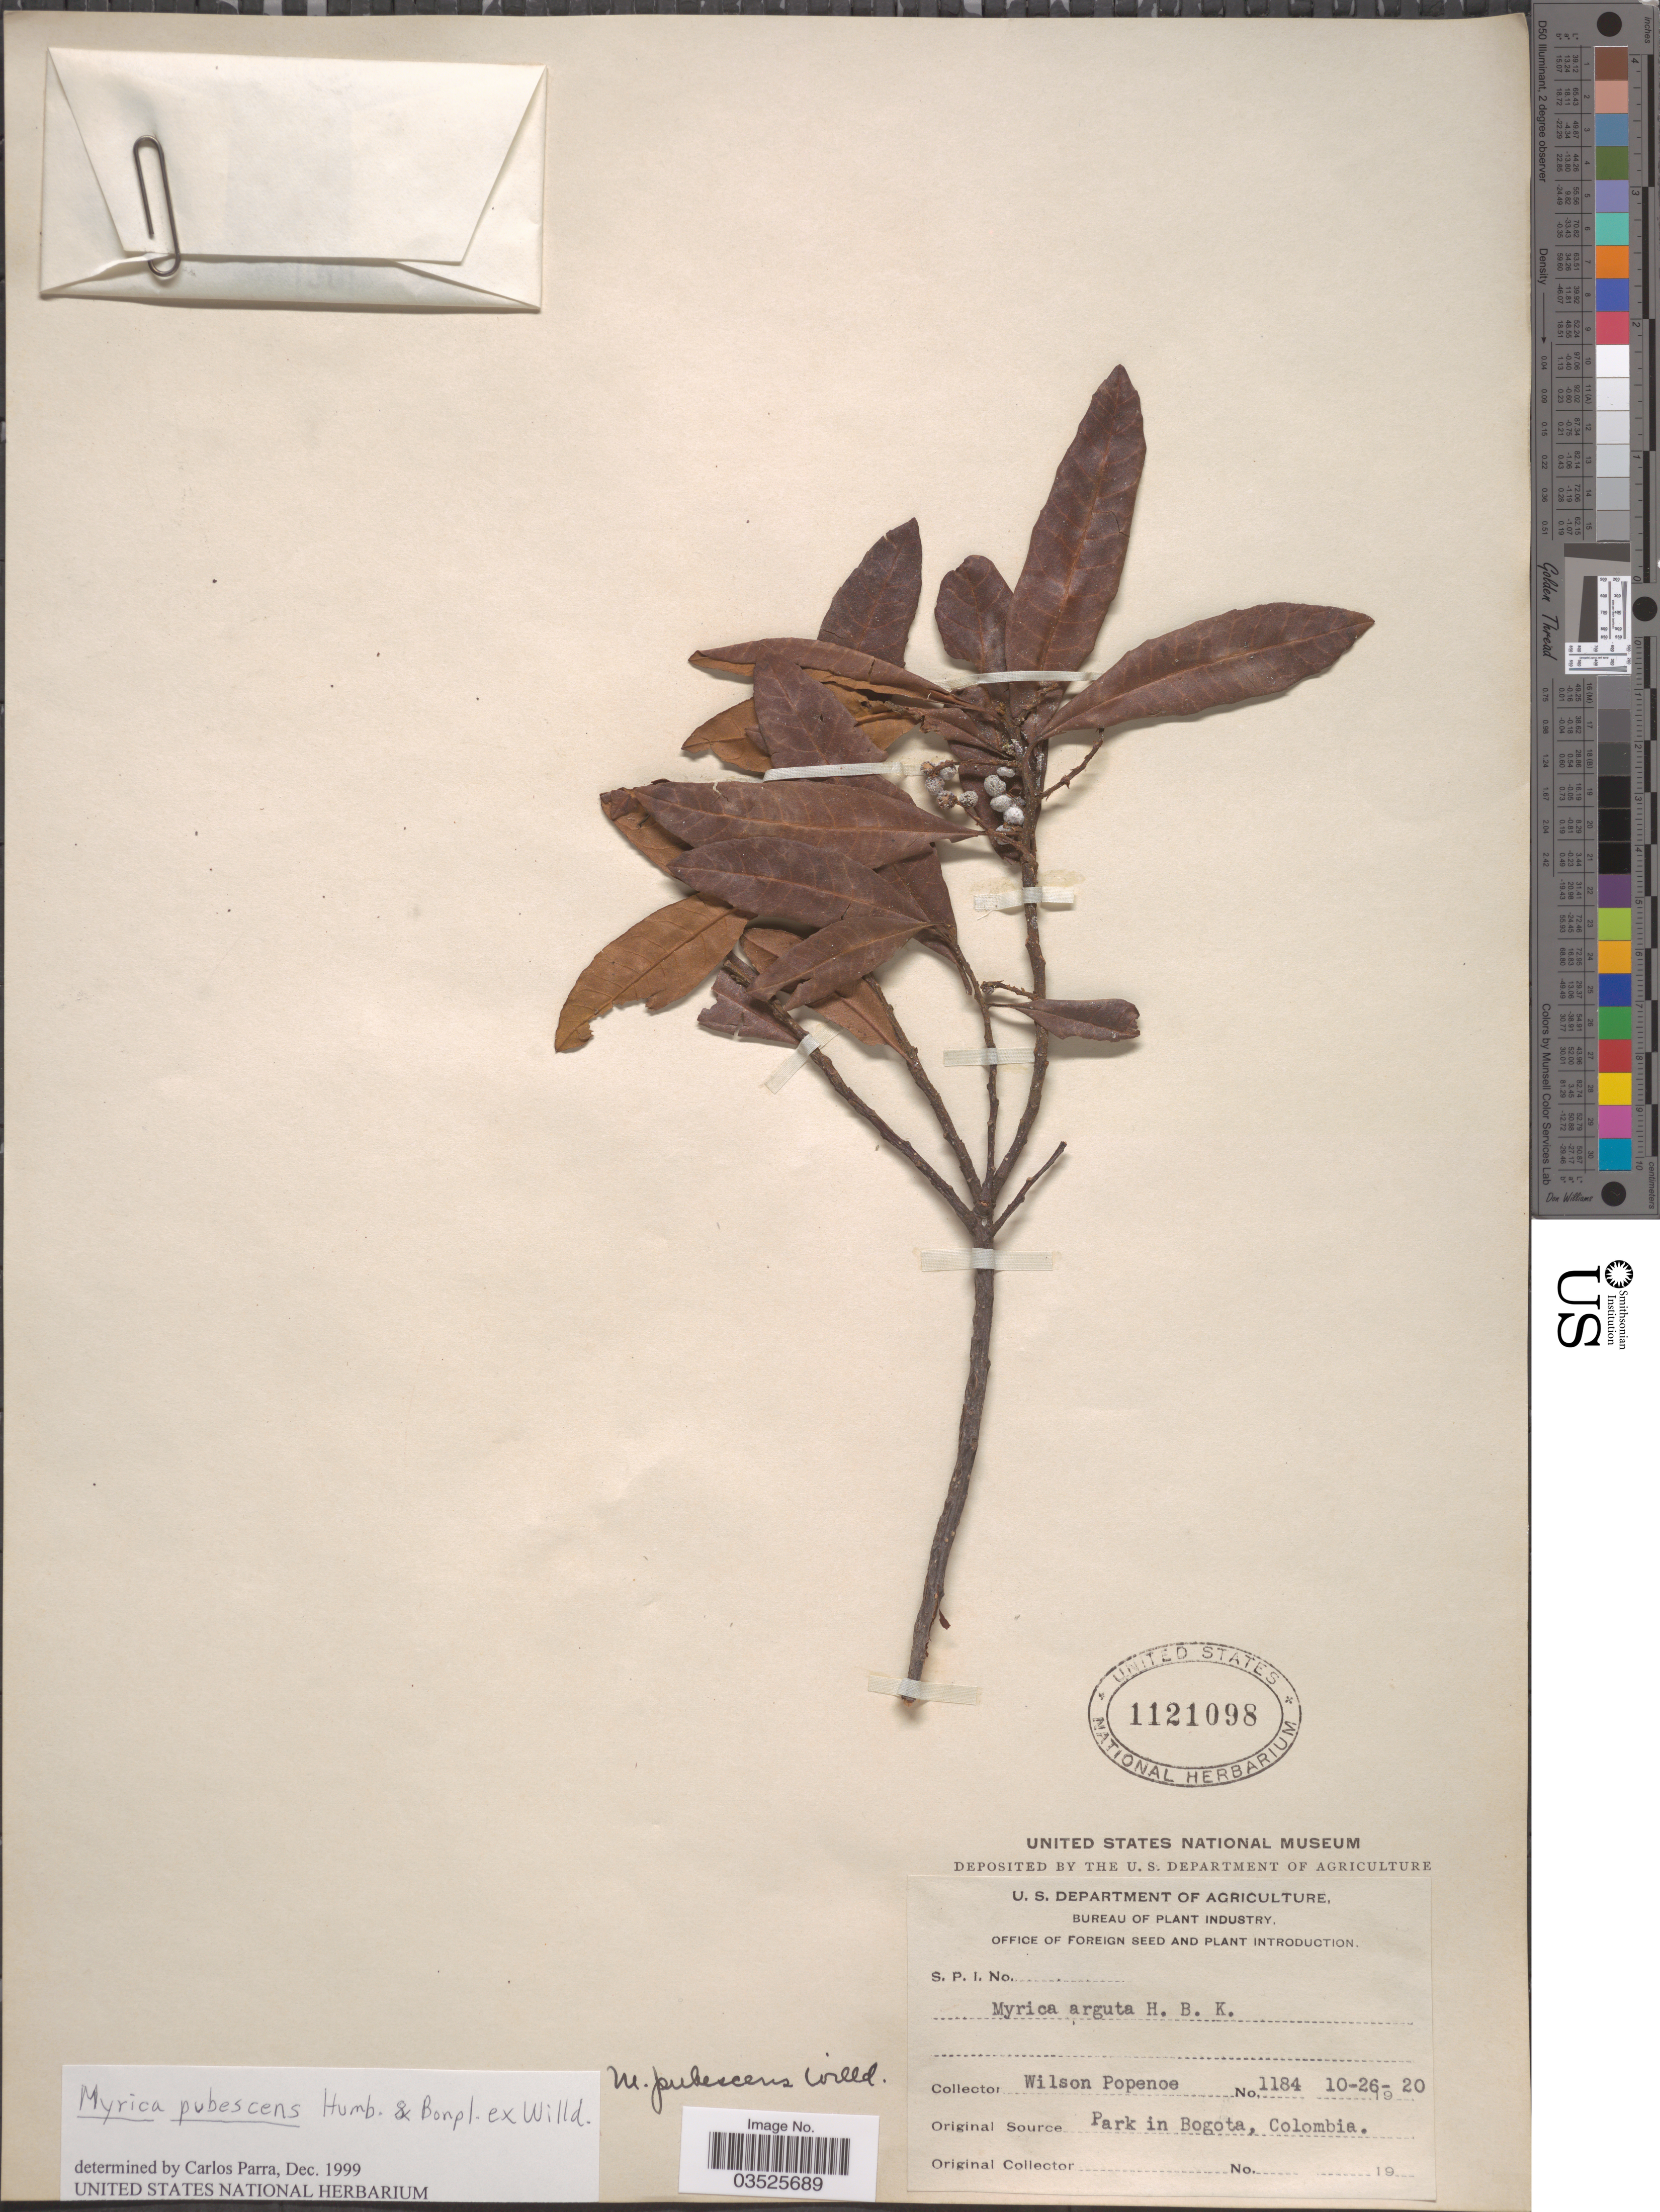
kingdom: Plantae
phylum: Tracheophyta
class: Magnoliopsida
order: Fagales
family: Myricaceae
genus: Morella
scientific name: Morella pubescens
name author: (Humb. & Bonpl. ex Willd.) Wilbur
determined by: Strong, M. T., (US), Smithsonian Institution - National Museum of Natural History (UNITED STATES)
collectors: F. Popenoe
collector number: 1184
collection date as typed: Transcribed d/m/y: 26/10/20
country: Colombia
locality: Park in Bogota.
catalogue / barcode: US 1121098